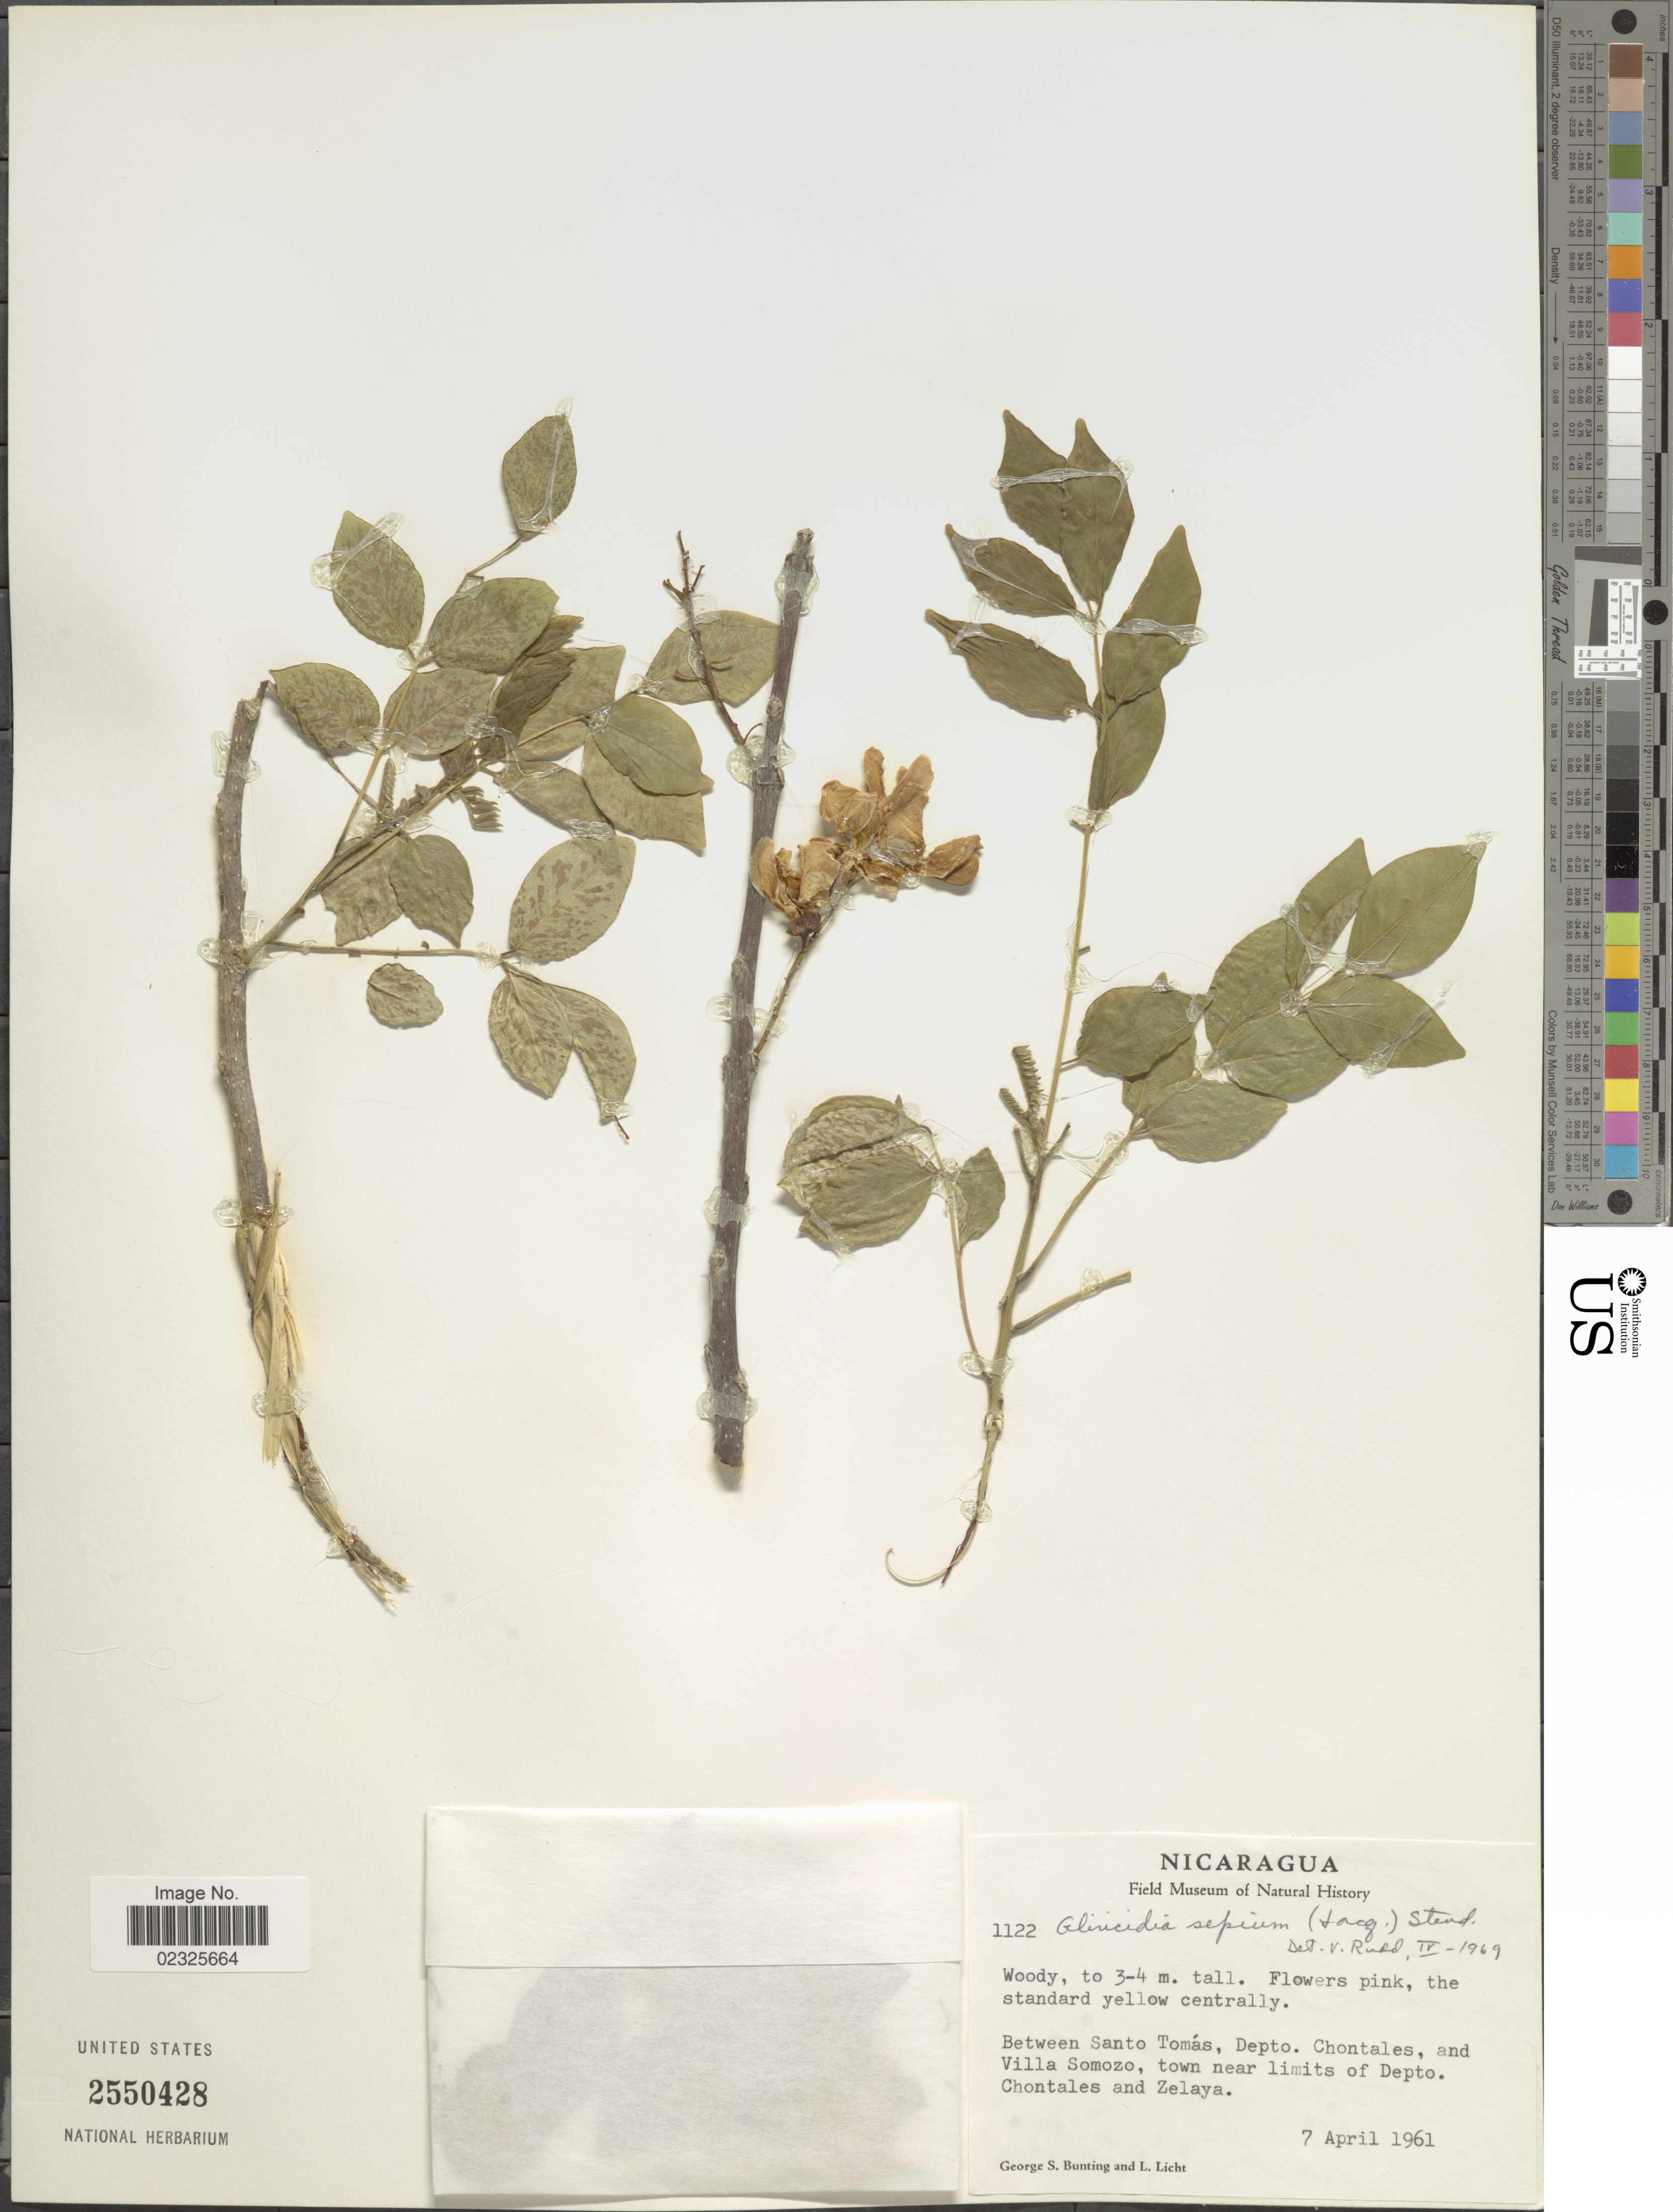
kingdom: Plantae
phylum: Tracheophyta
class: Magnoliopsida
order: Fabales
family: Fabaceae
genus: Gliricidia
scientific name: Gliricidia sepium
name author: (Jacq.) Kunth ex Walp.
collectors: G. S. Bunting & L. Licht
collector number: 1122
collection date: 1961-04-07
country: Nicaragua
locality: Between Santo Tomas, Depto. Chontales, and Villa Somozo, town near limits of Depto. Chontales and Zelaya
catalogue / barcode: US 2550428